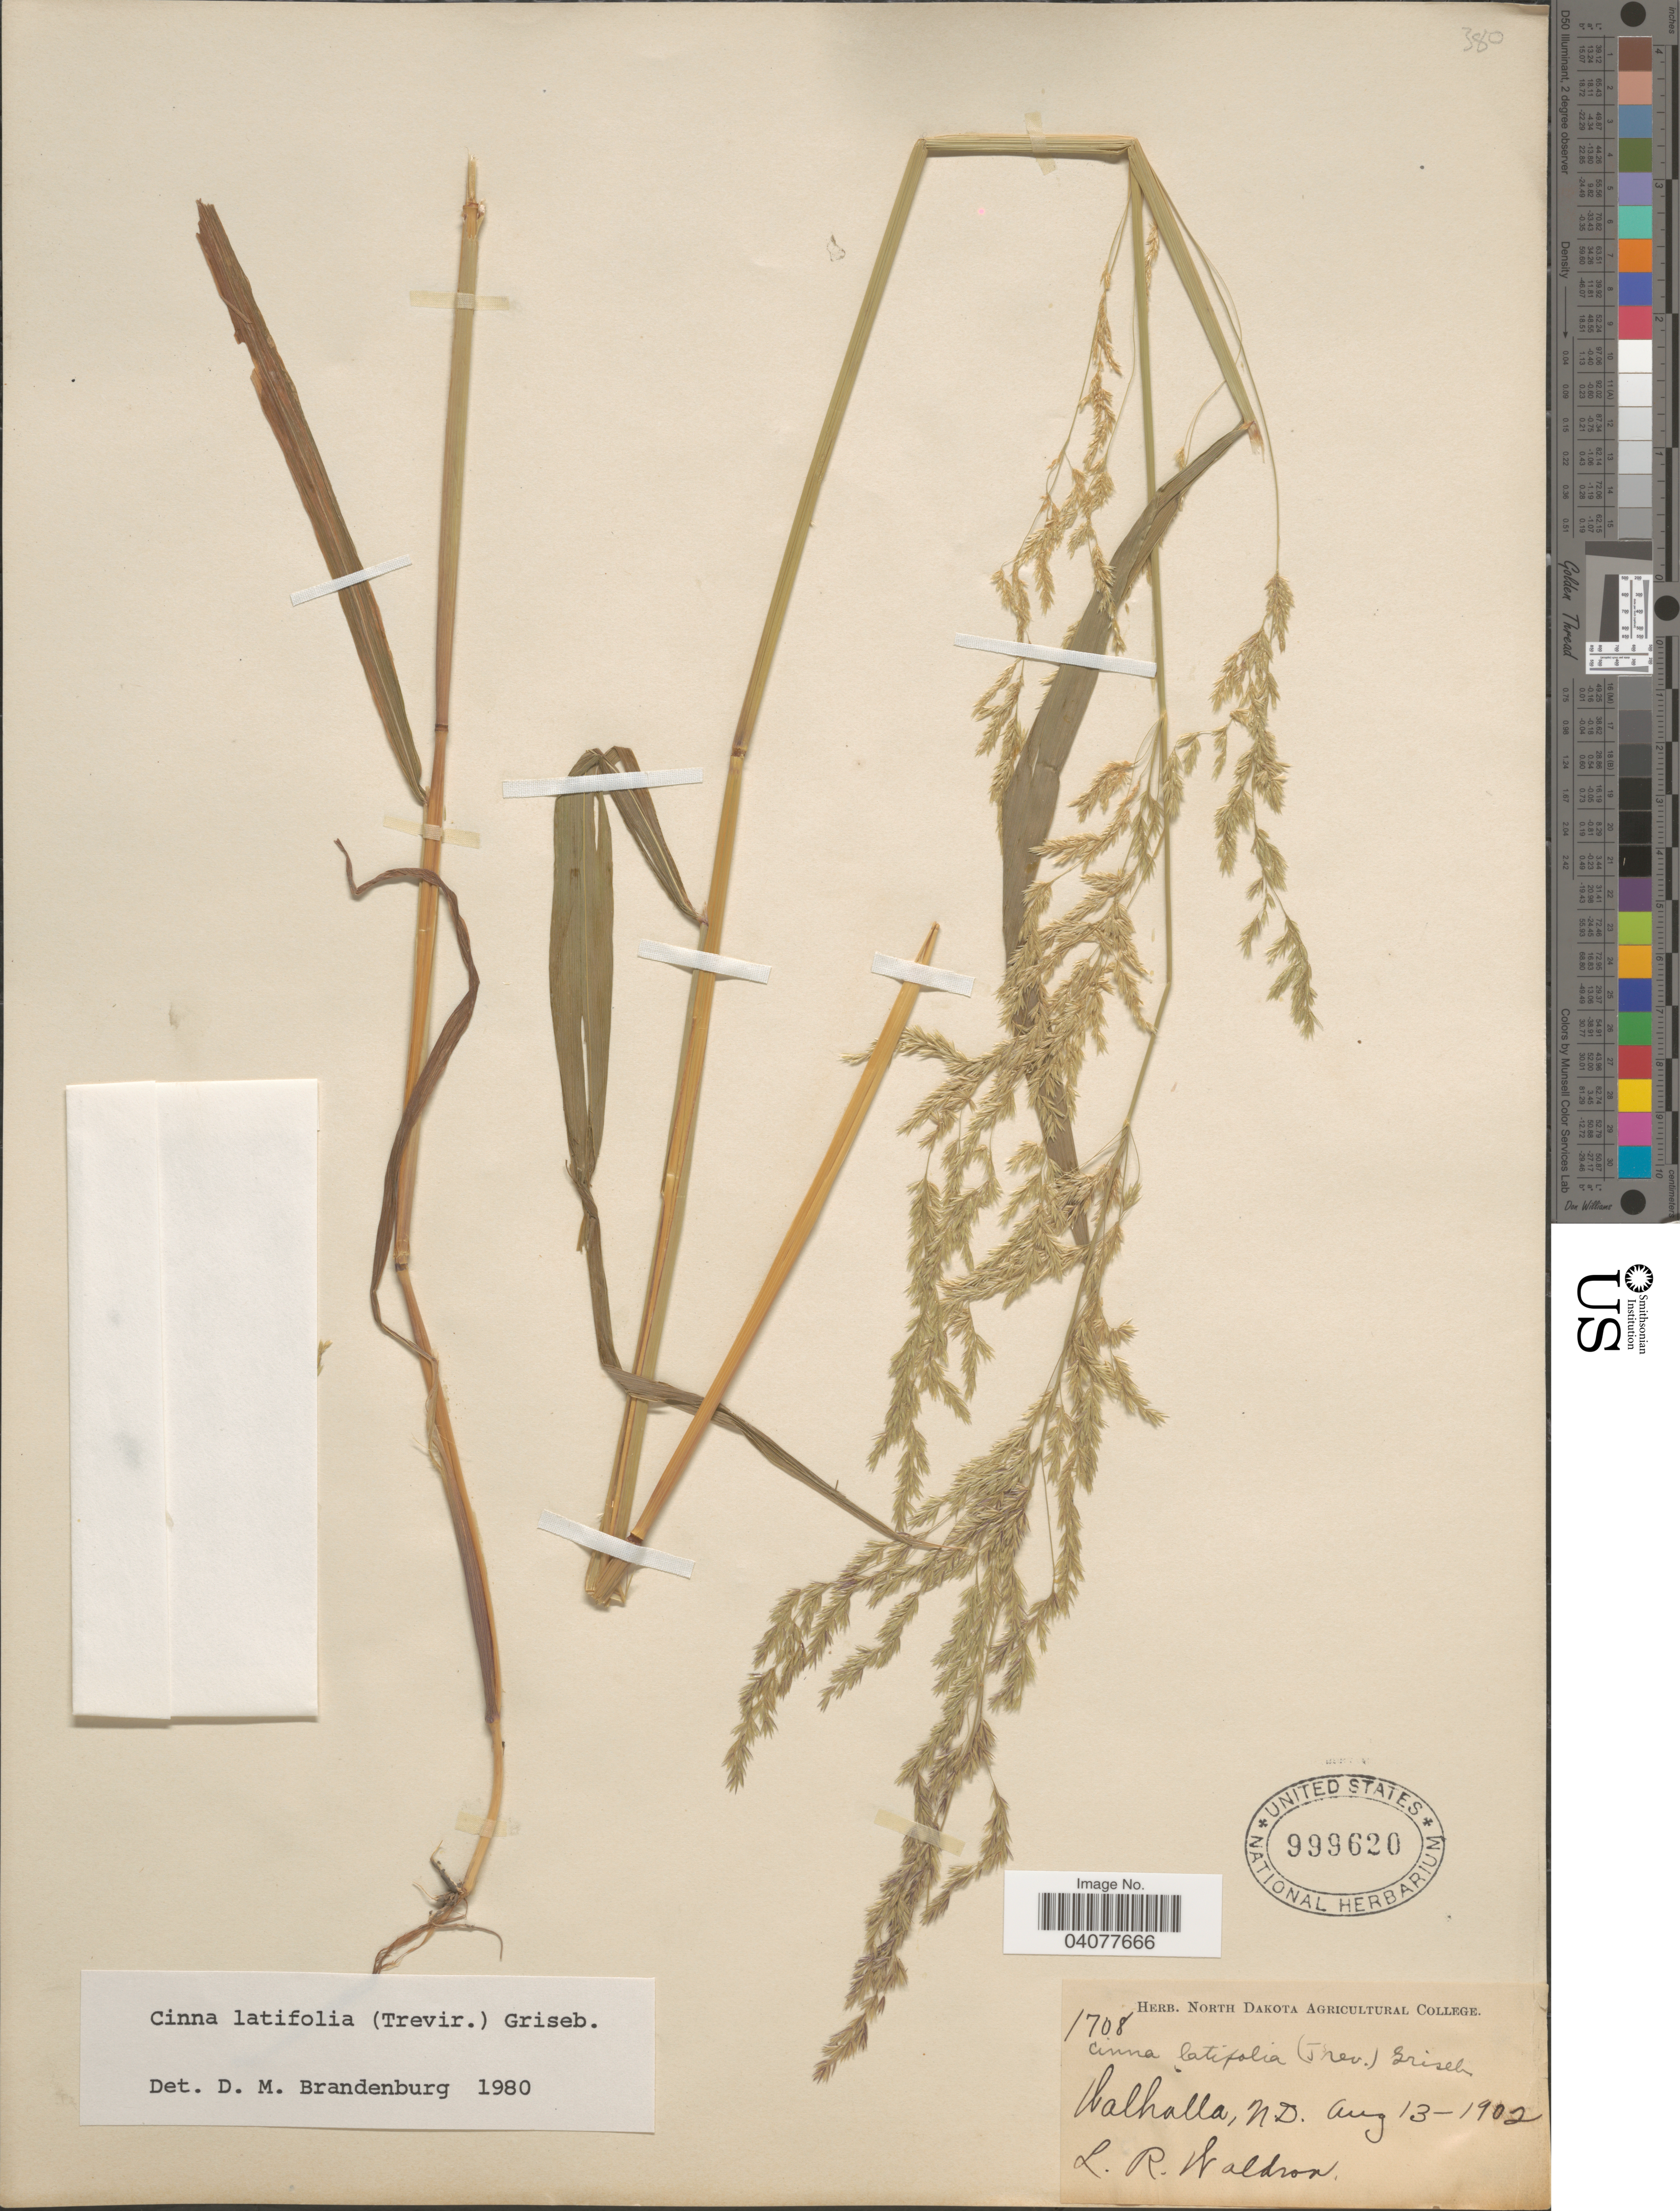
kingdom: Plantae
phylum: Tracheophyta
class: Liliopsida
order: Poales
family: Poaceae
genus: Cinna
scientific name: Cinna latifolia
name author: (Trevir. ex Goeppert) Griseb.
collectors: L. Waldron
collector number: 1708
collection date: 1902-08-13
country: United States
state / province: North Dakota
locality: Walhalla, N.D.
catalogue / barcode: US 999620